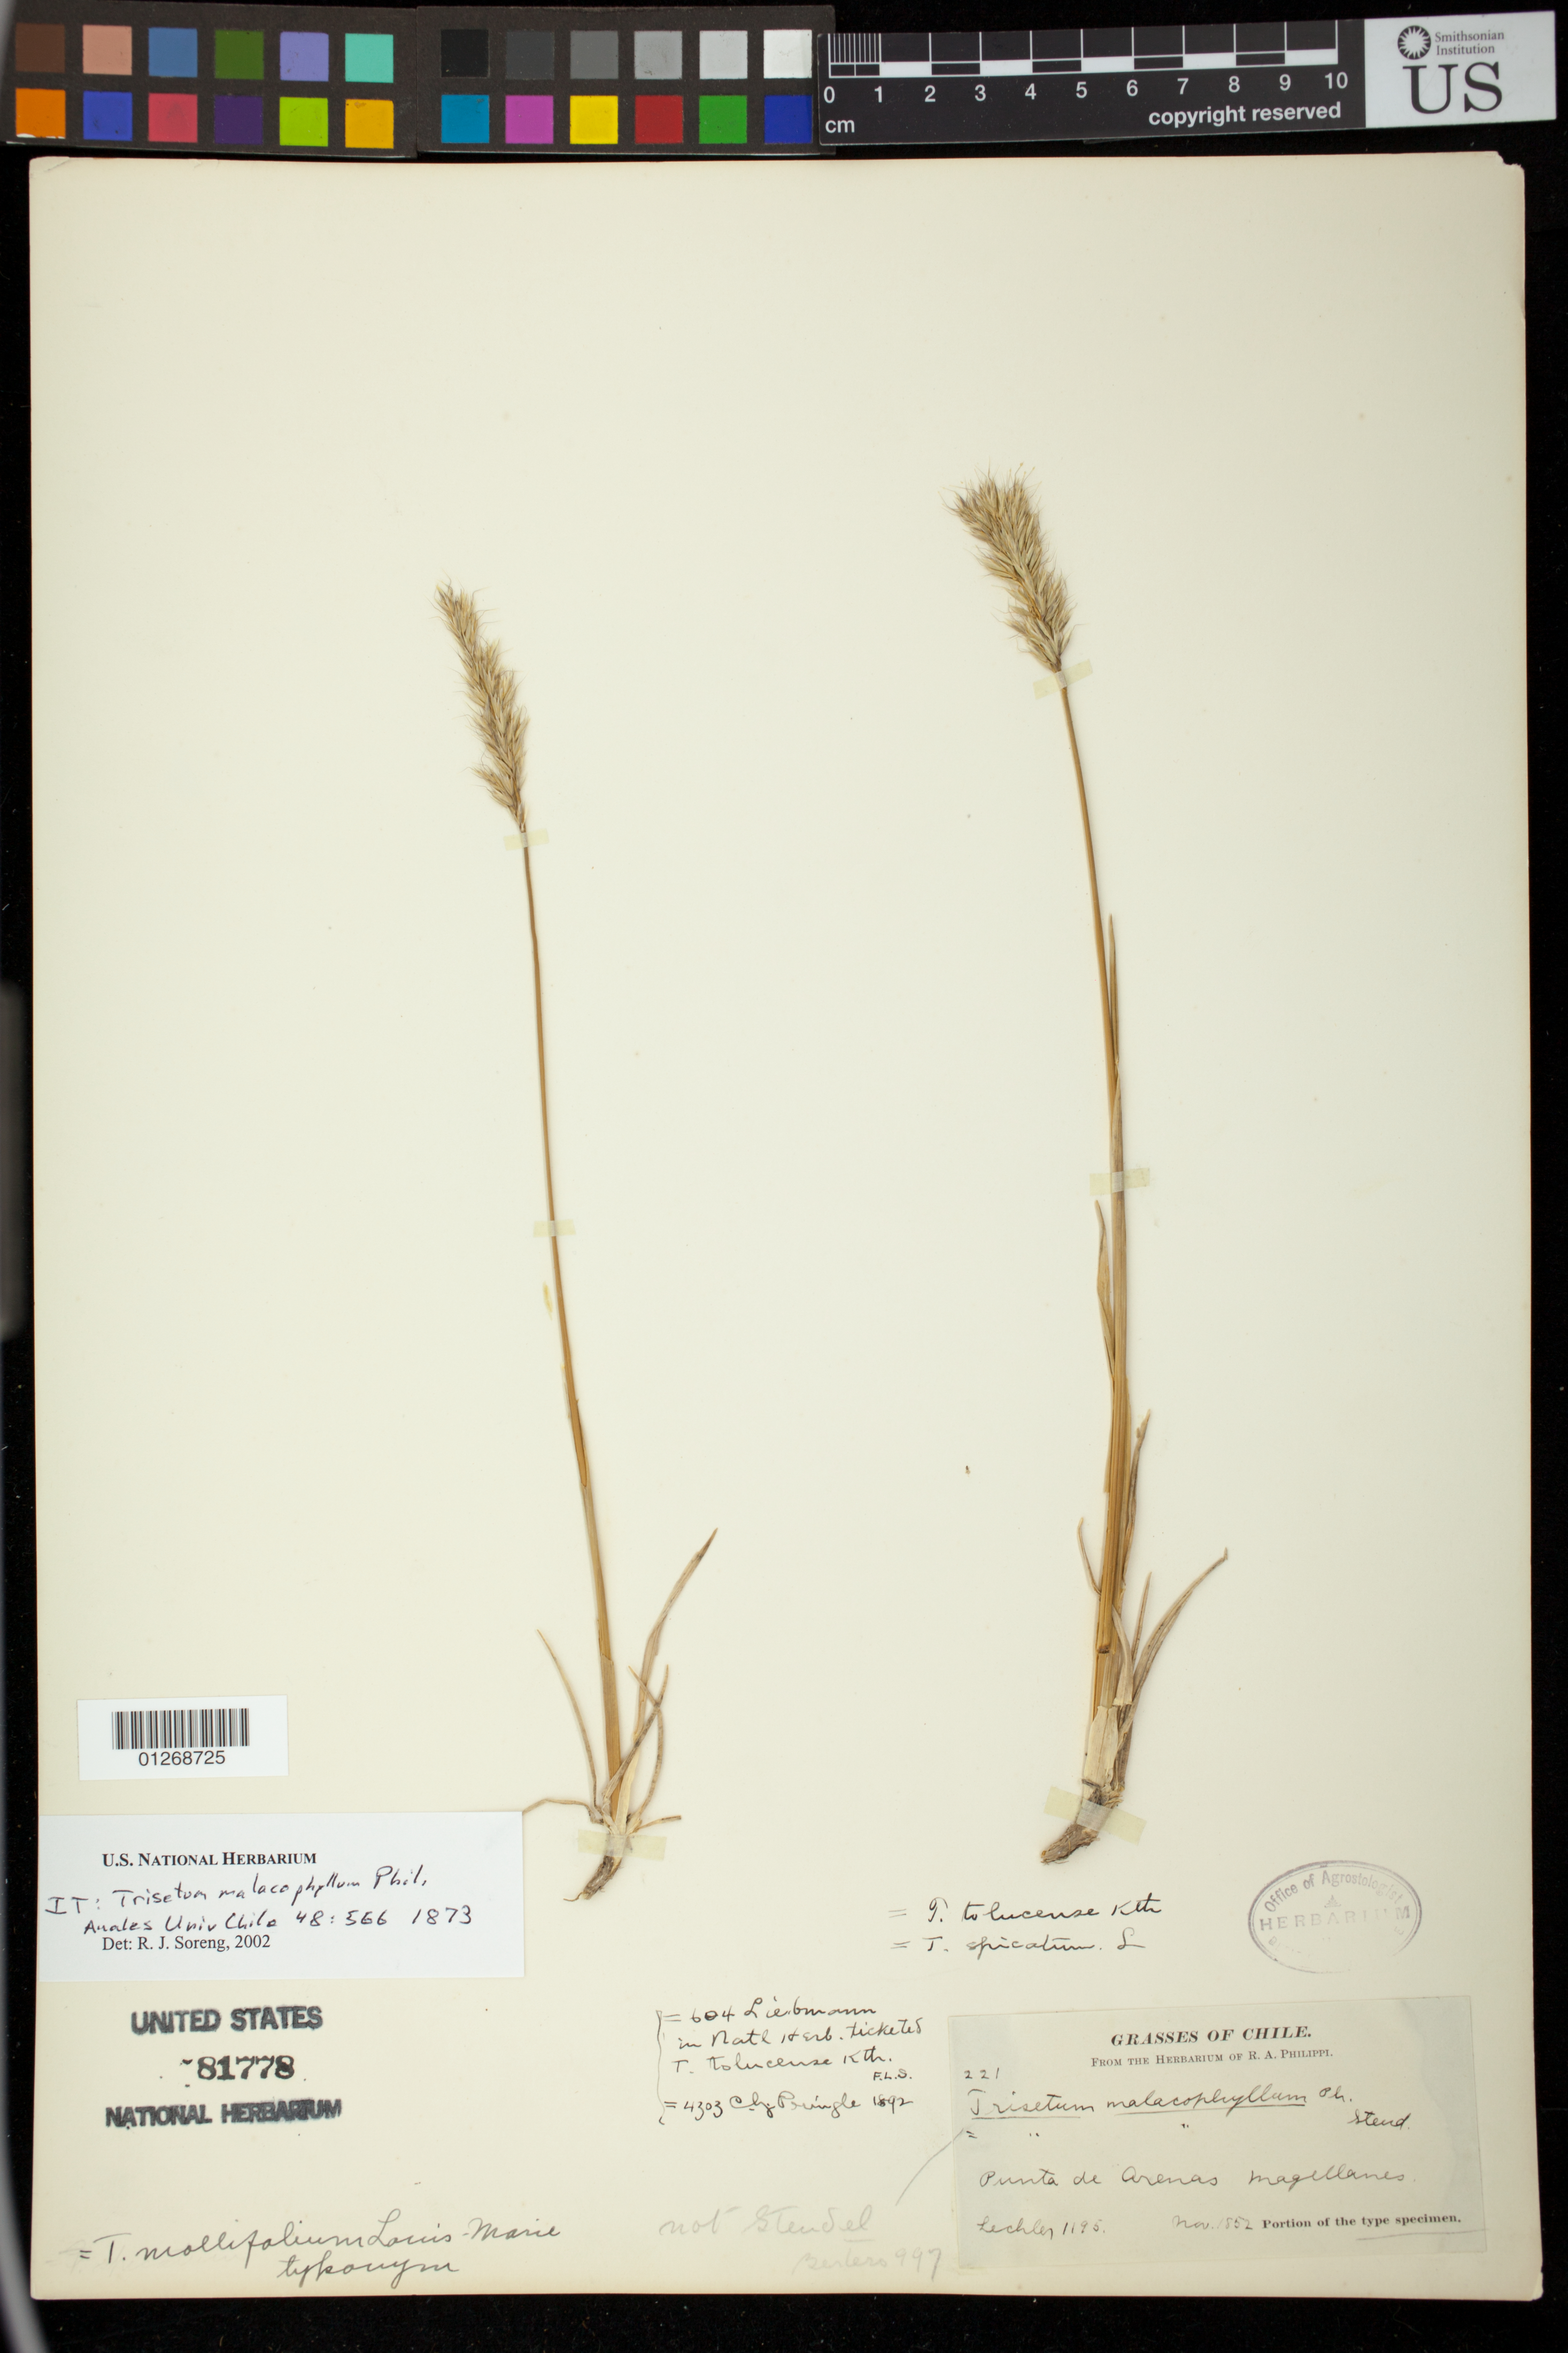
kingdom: Plantae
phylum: Tracheophyta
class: Liliopsida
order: Poales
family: Poaceae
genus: Trisetum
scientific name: Trisetum malacophyllum Phil., nom. illeg.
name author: Phil.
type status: Type Collection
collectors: W. Lechler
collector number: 1195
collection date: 1852-11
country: Chile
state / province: Magallanes y de la Antártica Chilena (XII)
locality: Punta de Arenas, Magellanes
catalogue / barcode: US 81778